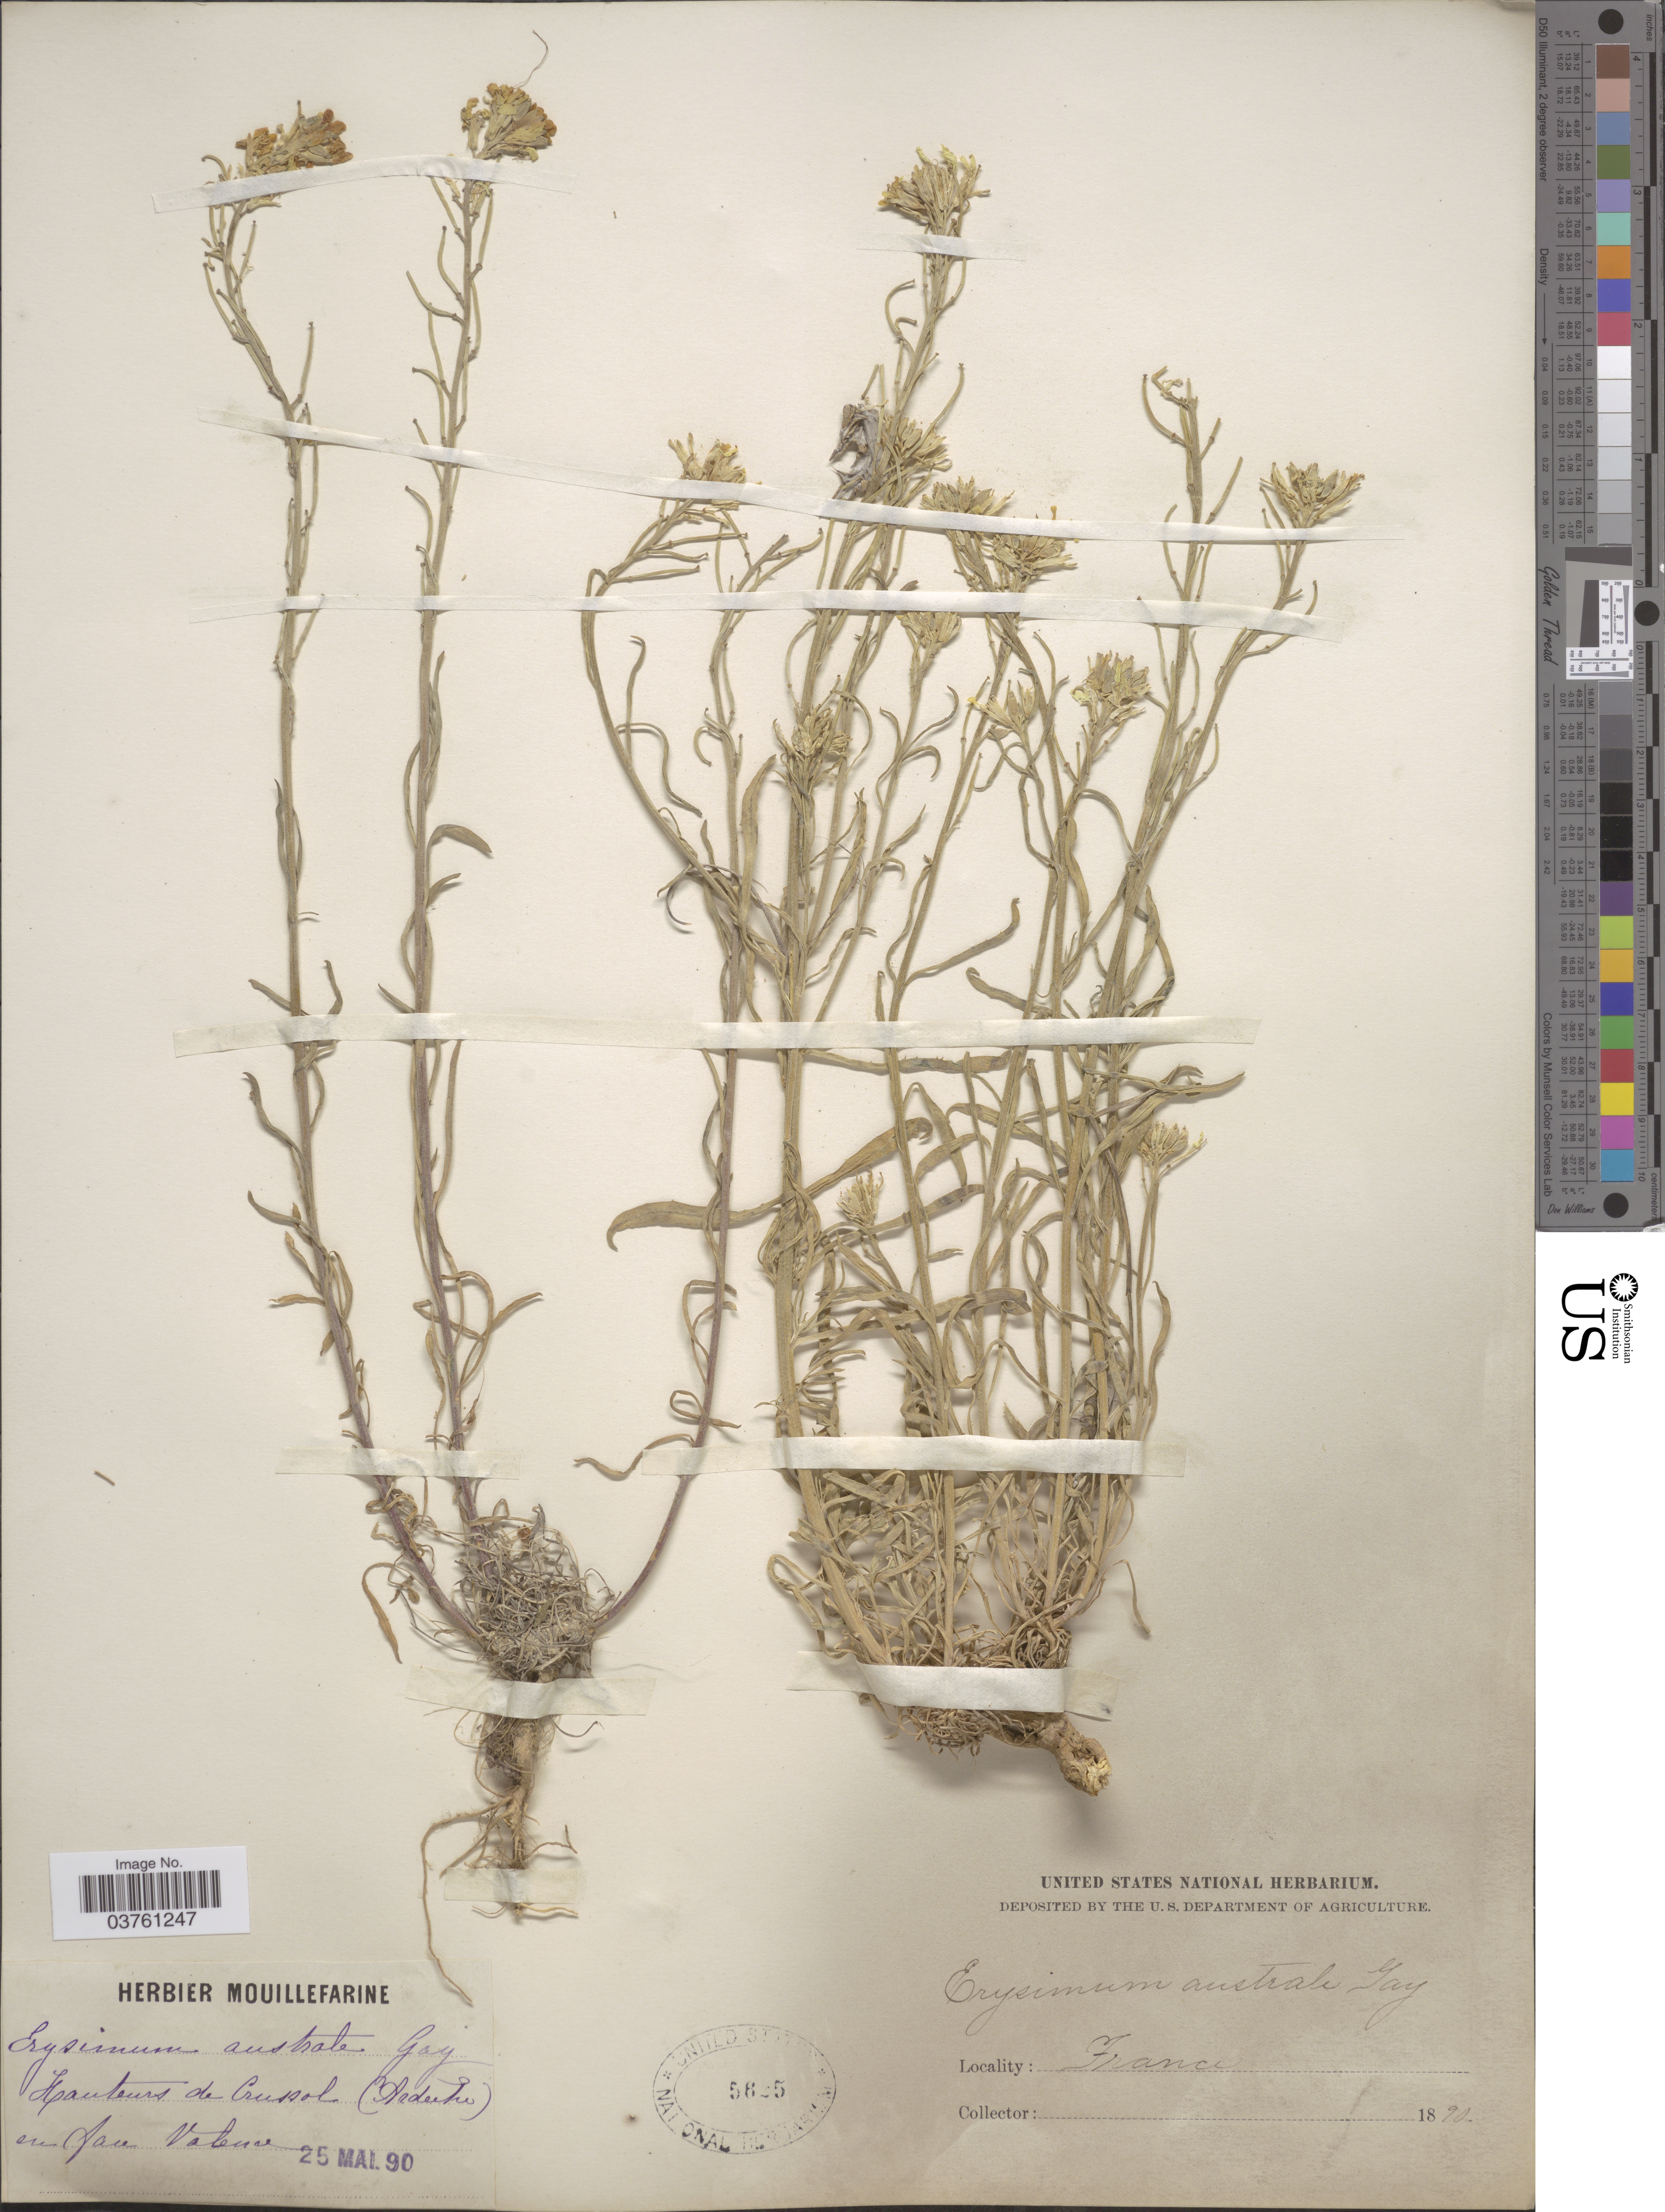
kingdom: Plantae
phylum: Tracheophyta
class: Magnoliopsida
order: Brassicales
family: Brassicaceae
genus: Erysimum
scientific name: Erysimum australe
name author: Heldr. ex Boiss.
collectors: ex herb. Mouillefarine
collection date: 1890-05-25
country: France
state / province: Auvergne-Rhône-Alpes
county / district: Ardèche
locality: Hauteurs de Crussol (Ardèche) en face Valence.